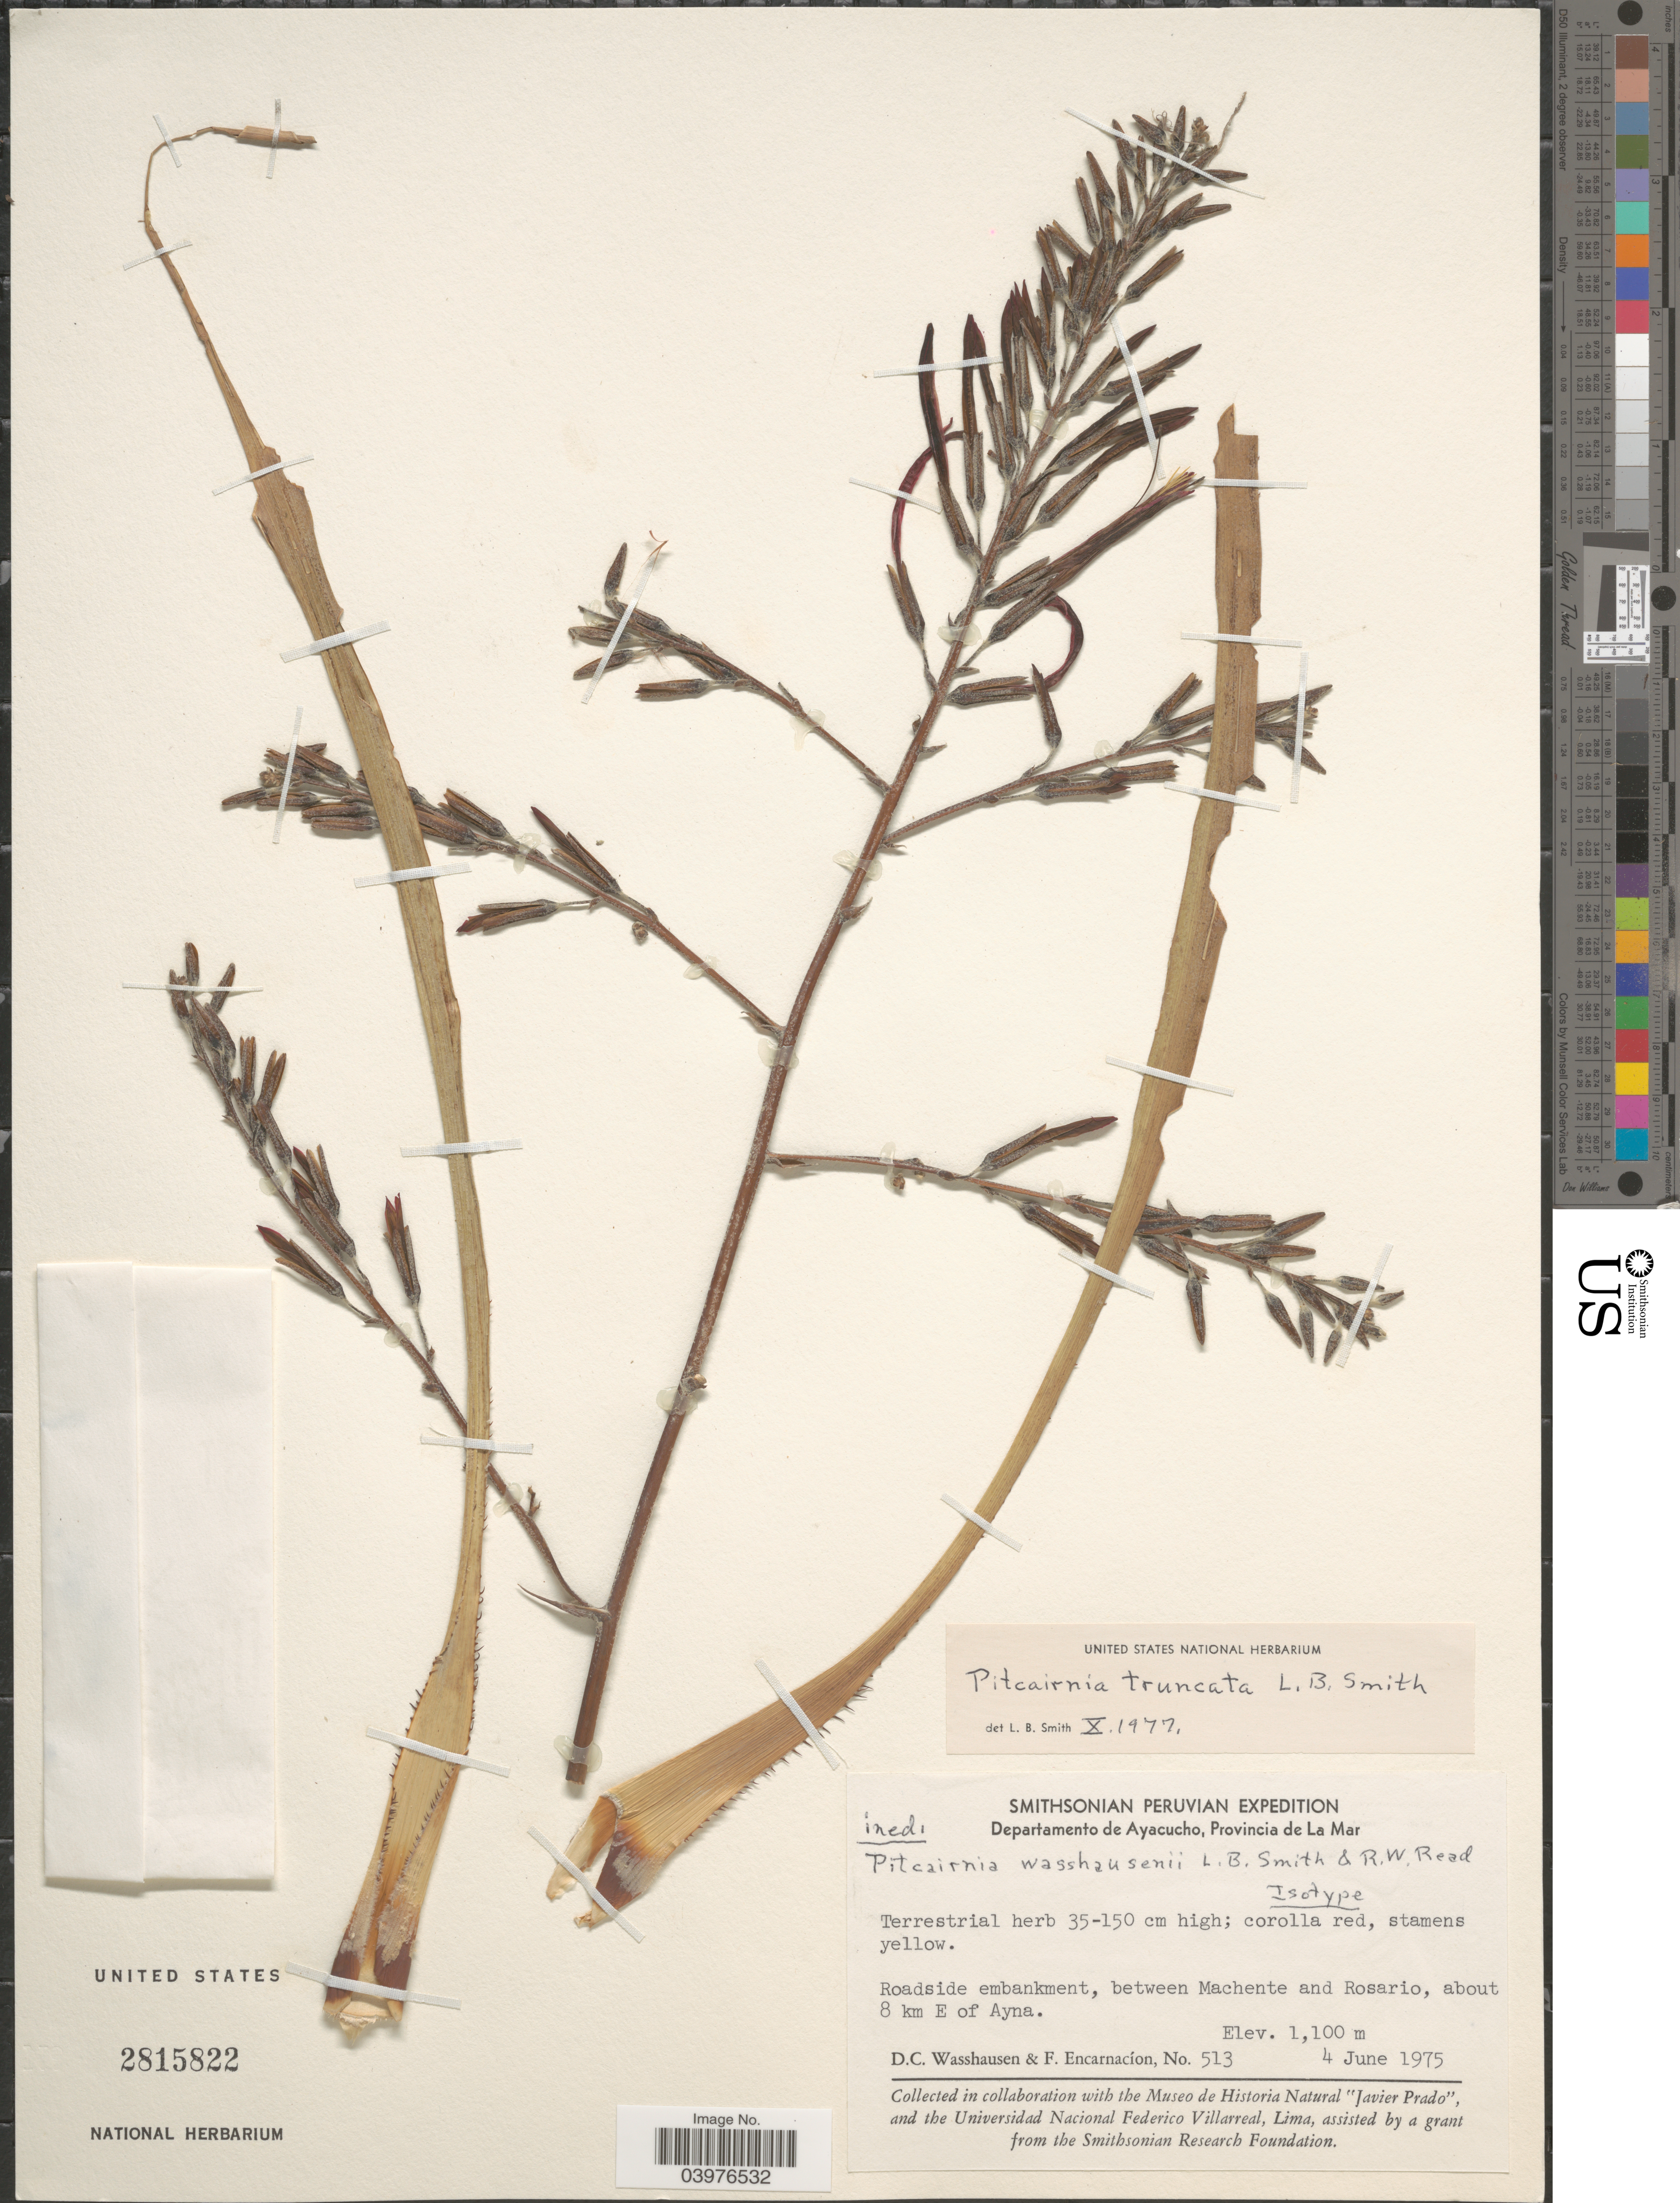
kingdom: Plantae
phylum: Tracheophyta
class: Liliopsida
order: Poales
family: Bromeliaceae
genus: Pitcairnia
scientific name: Pitcairnia truncata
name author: L.B. Sm.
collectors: D. C. Wasshausen & F. Encarnación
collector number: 513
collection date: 1975-06-04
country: Peru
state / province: Ayacucho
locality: Departamento de Ayacucho, Provincia de La Mar. Roadside embankment, between Machente and Rosario, about 8 km E of Ayna.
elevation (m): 1100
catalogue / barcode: US 2815822